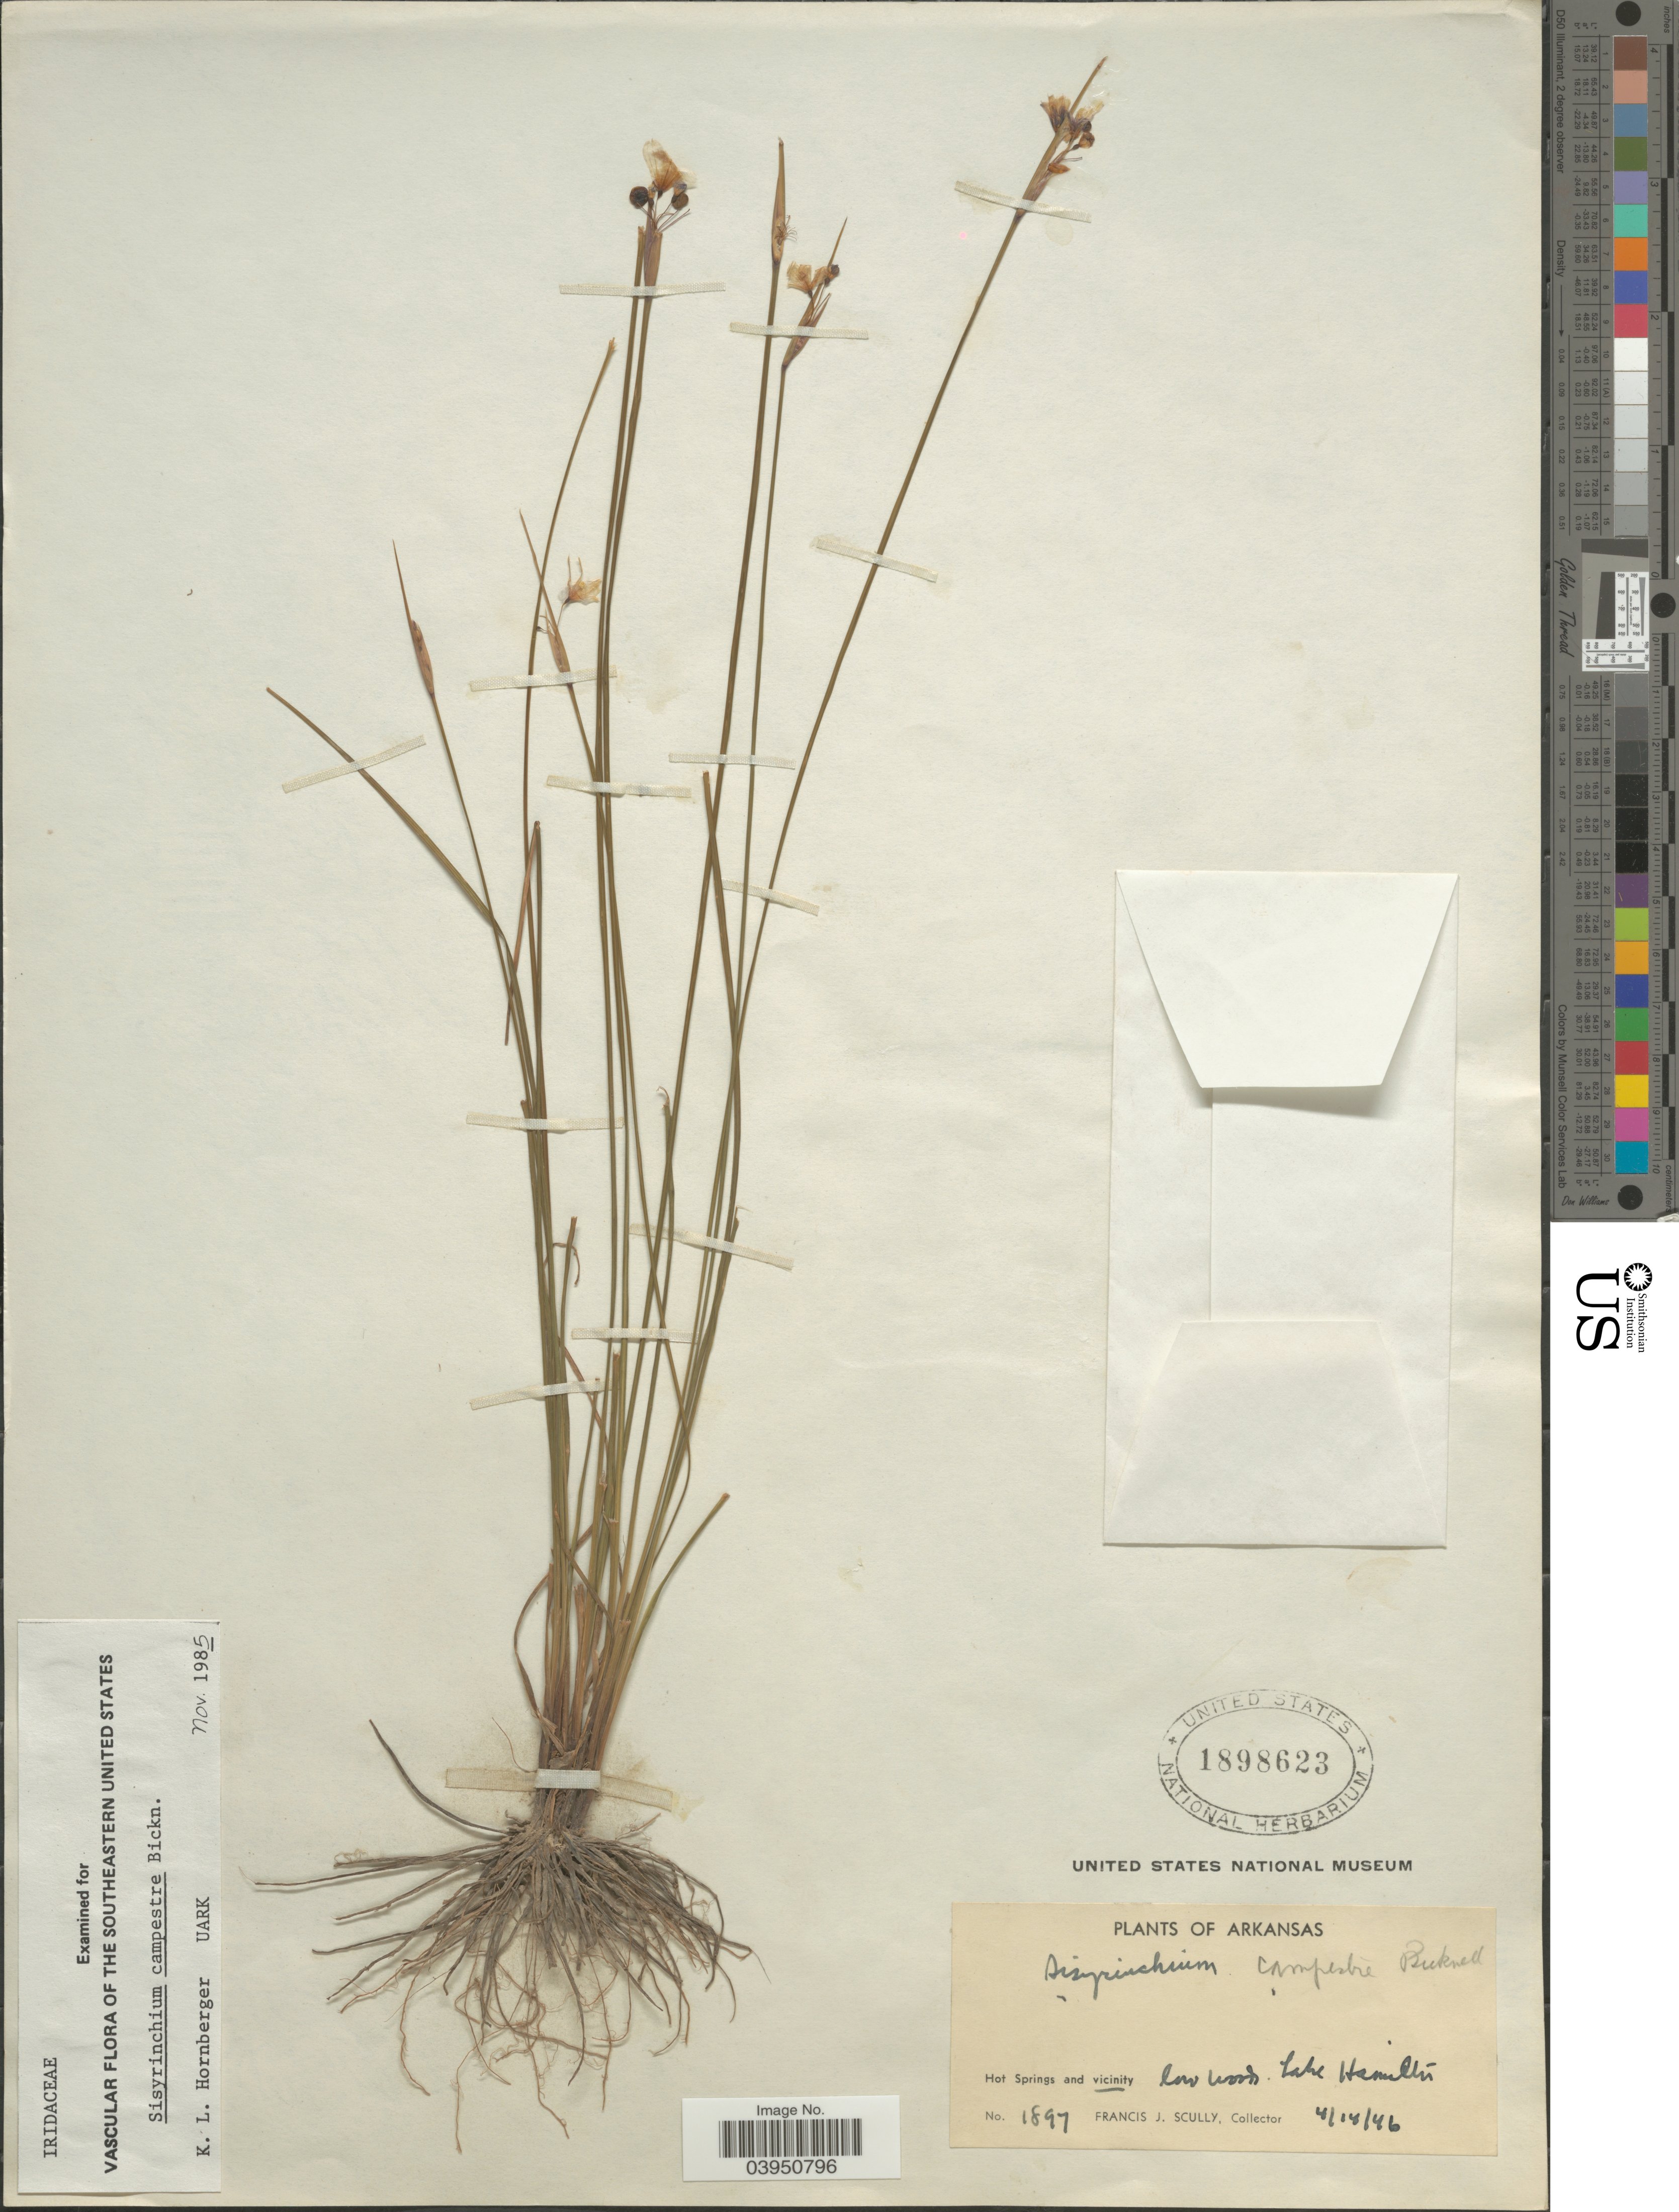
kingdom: Plantae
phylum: Tracheophyta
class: Liliopsida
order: Asparagales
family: Iridaceae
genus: Sisyrinchium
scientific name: Sisyrinchium campestre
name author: E.P. Bicknell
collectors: F. J. Scully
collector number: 1897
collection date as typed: Transcribed d/m/y: 14/4/46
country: United States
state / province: Arkansas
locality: Hot Springs and Vicinity. Lake Hamilton.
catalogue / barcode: US 1898623